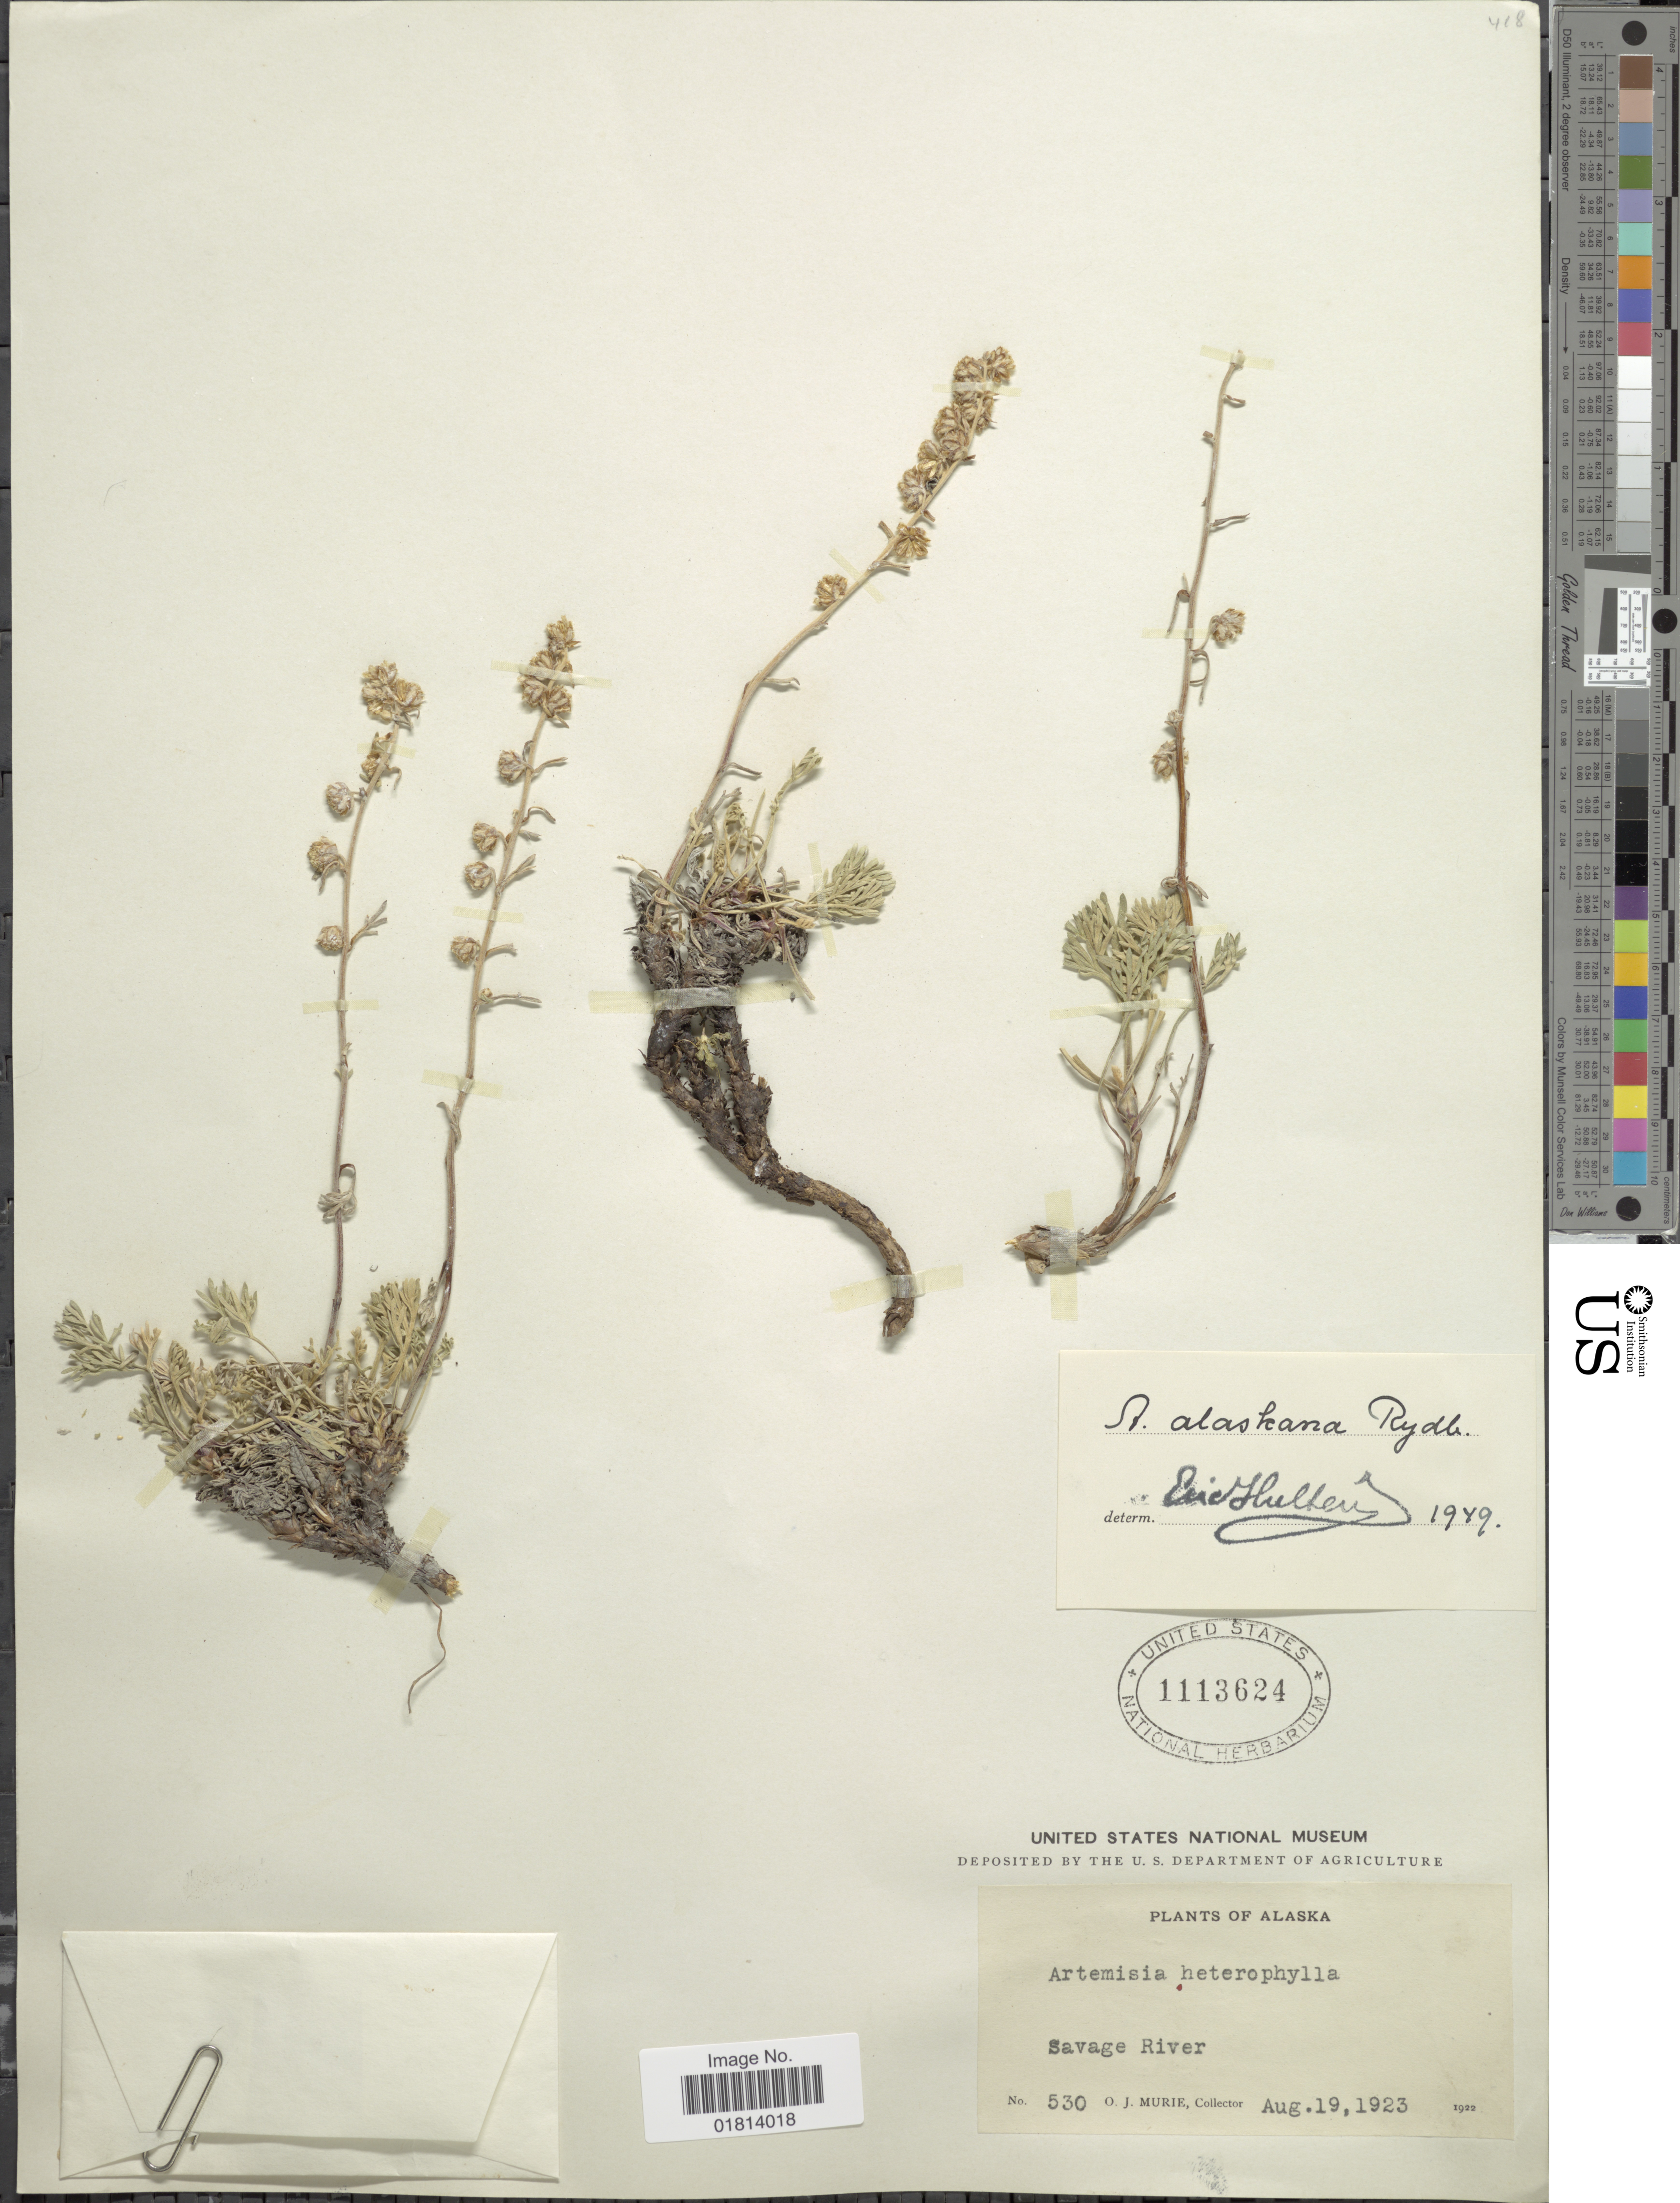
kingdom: Plantae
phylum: Tracheophyta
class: Magnoliopsida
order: Asterales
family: Asteraceae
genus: Artemisia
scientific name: Artemisia alaskana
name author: Rydb.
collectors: O. Murie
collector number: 530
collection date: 1923-08-19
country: United States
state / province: Alaska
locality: Savage River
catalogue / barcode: US 1113624